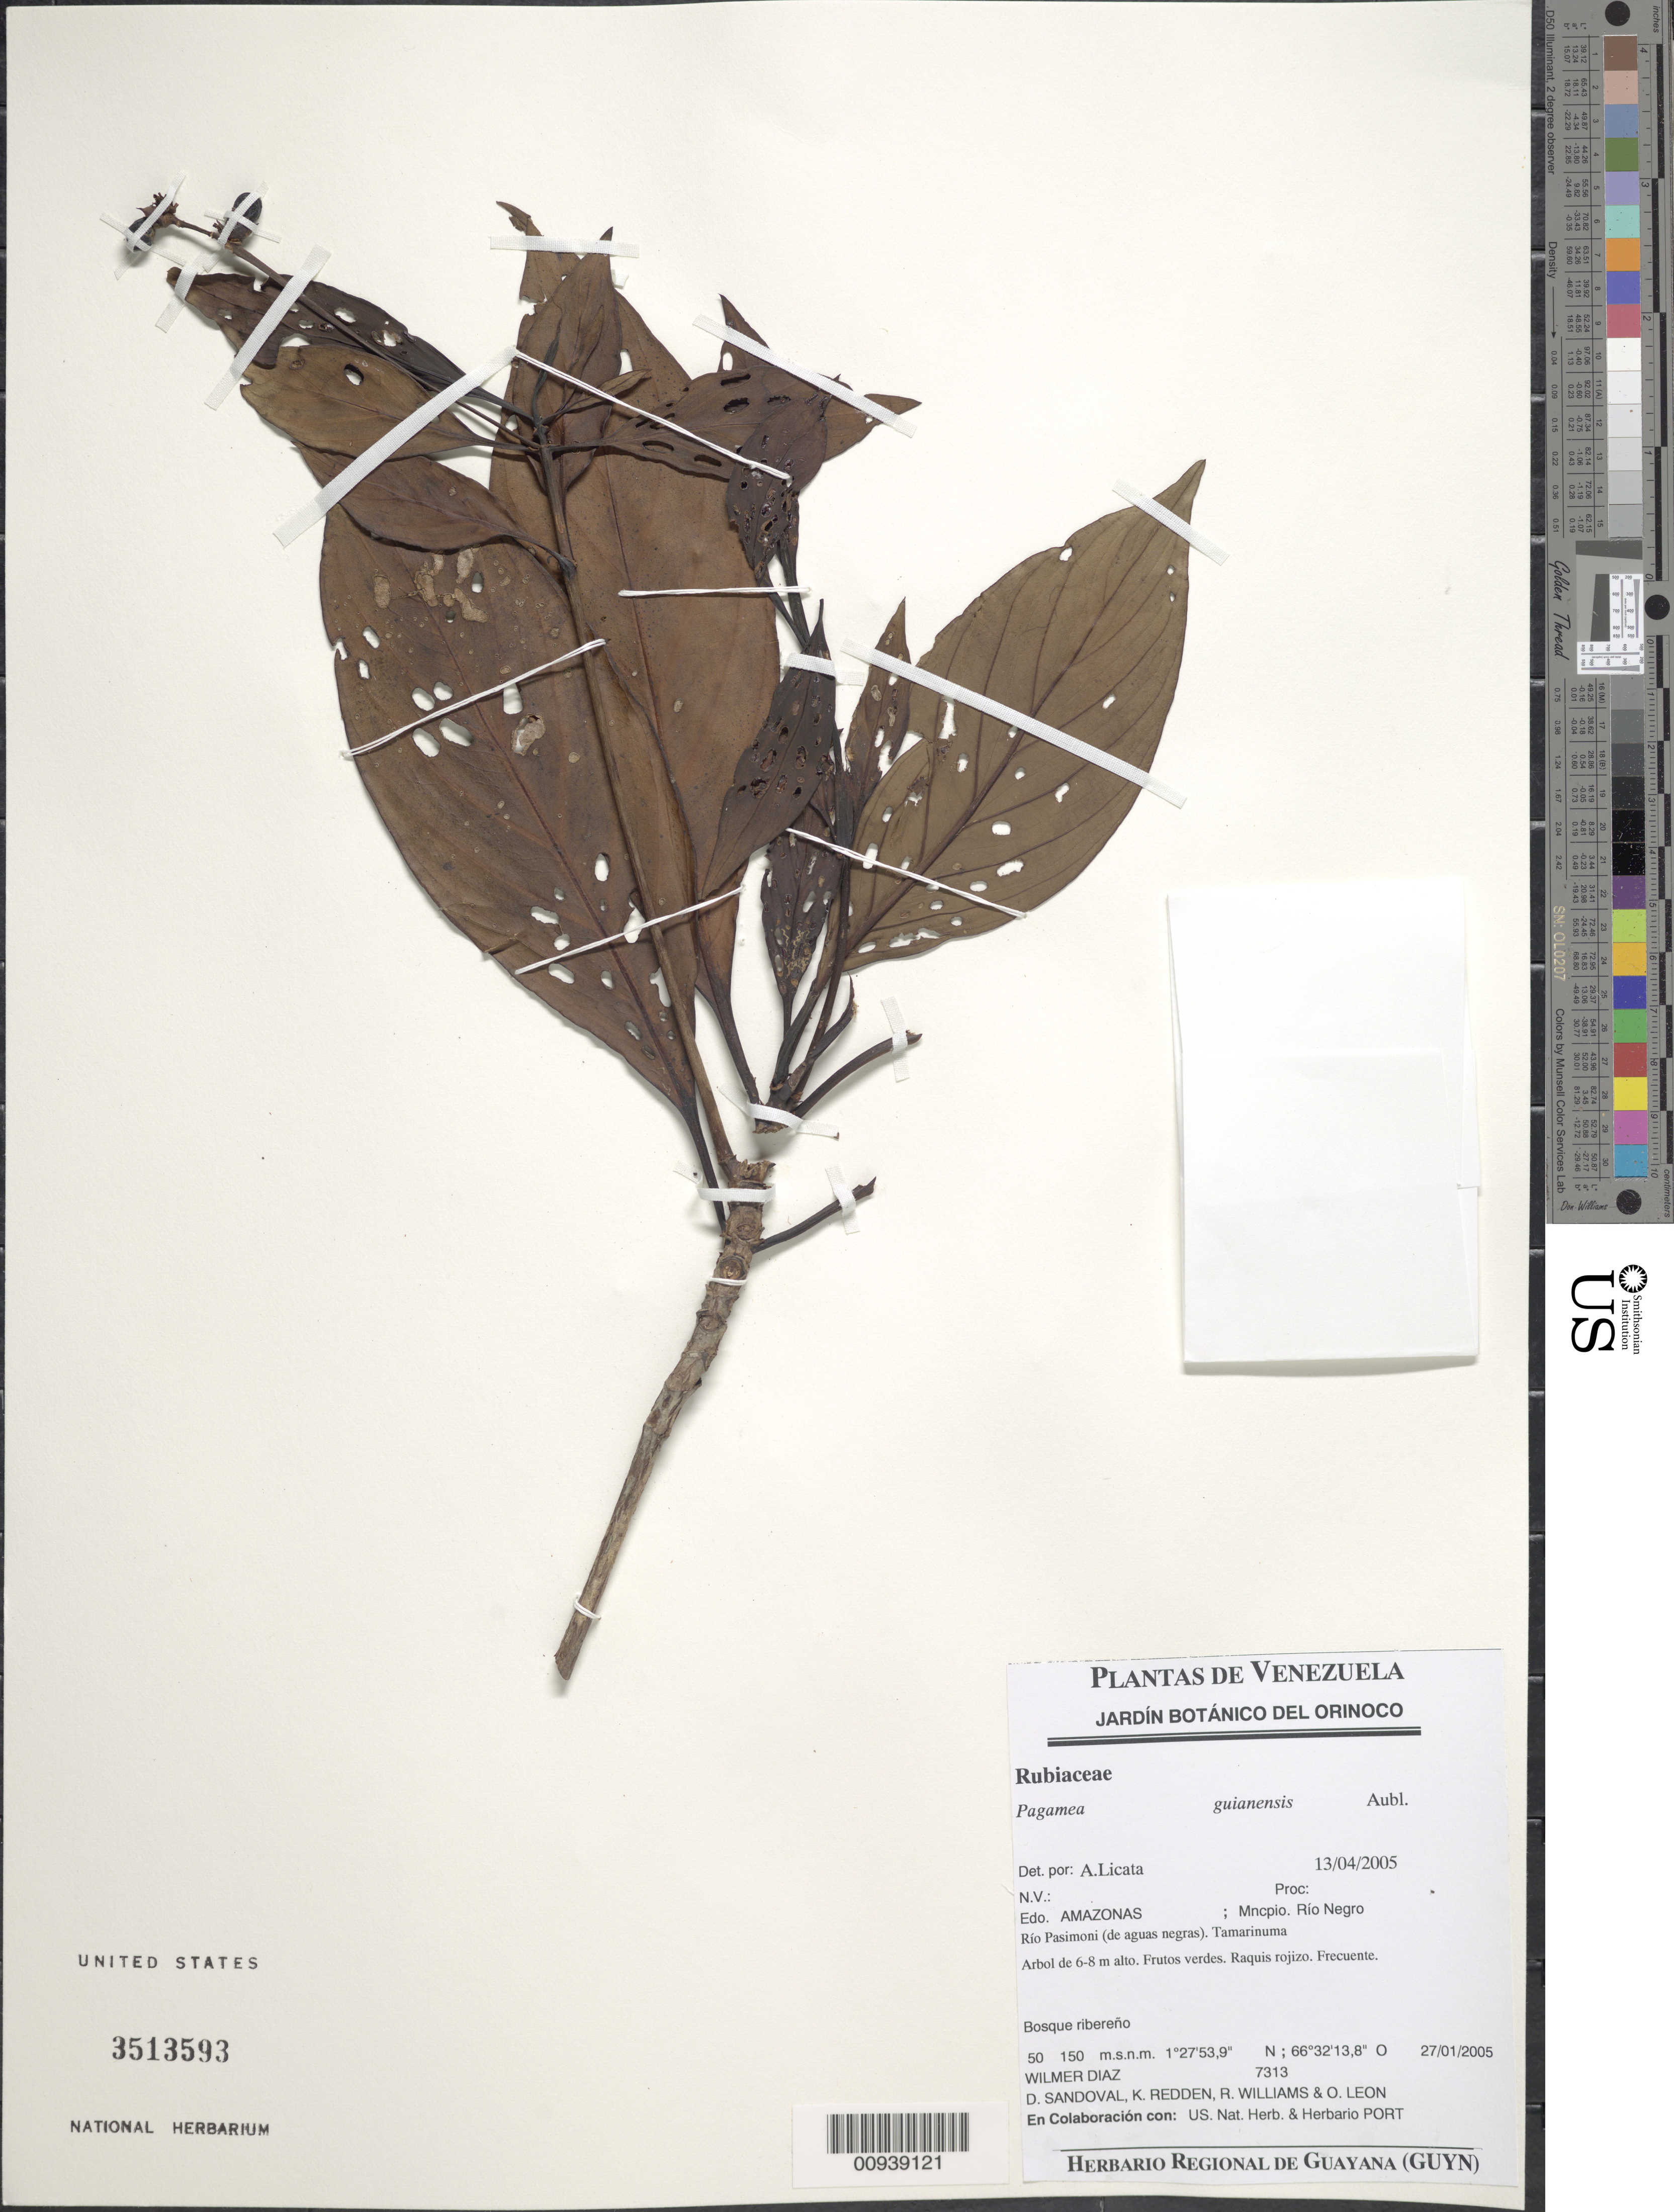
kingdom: Plantae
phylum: Tracheophyta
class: Magnoliopsida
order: Gentianales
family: Rubiaceae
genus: Pagamea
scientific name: Pagamea guianensis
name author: Aubl.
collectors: W. Díaz P., D. Sandoval, K. M. Redden, R. Williams & O. León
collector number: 7313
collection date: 2005-01-27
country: Venezuela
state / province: Amazonas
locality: Edo. Amazonas, Mcpio. Rio Negro, Rio Pasimoni (de aguas negras) Tamarinuma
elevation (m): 50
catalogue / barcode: US 3513593